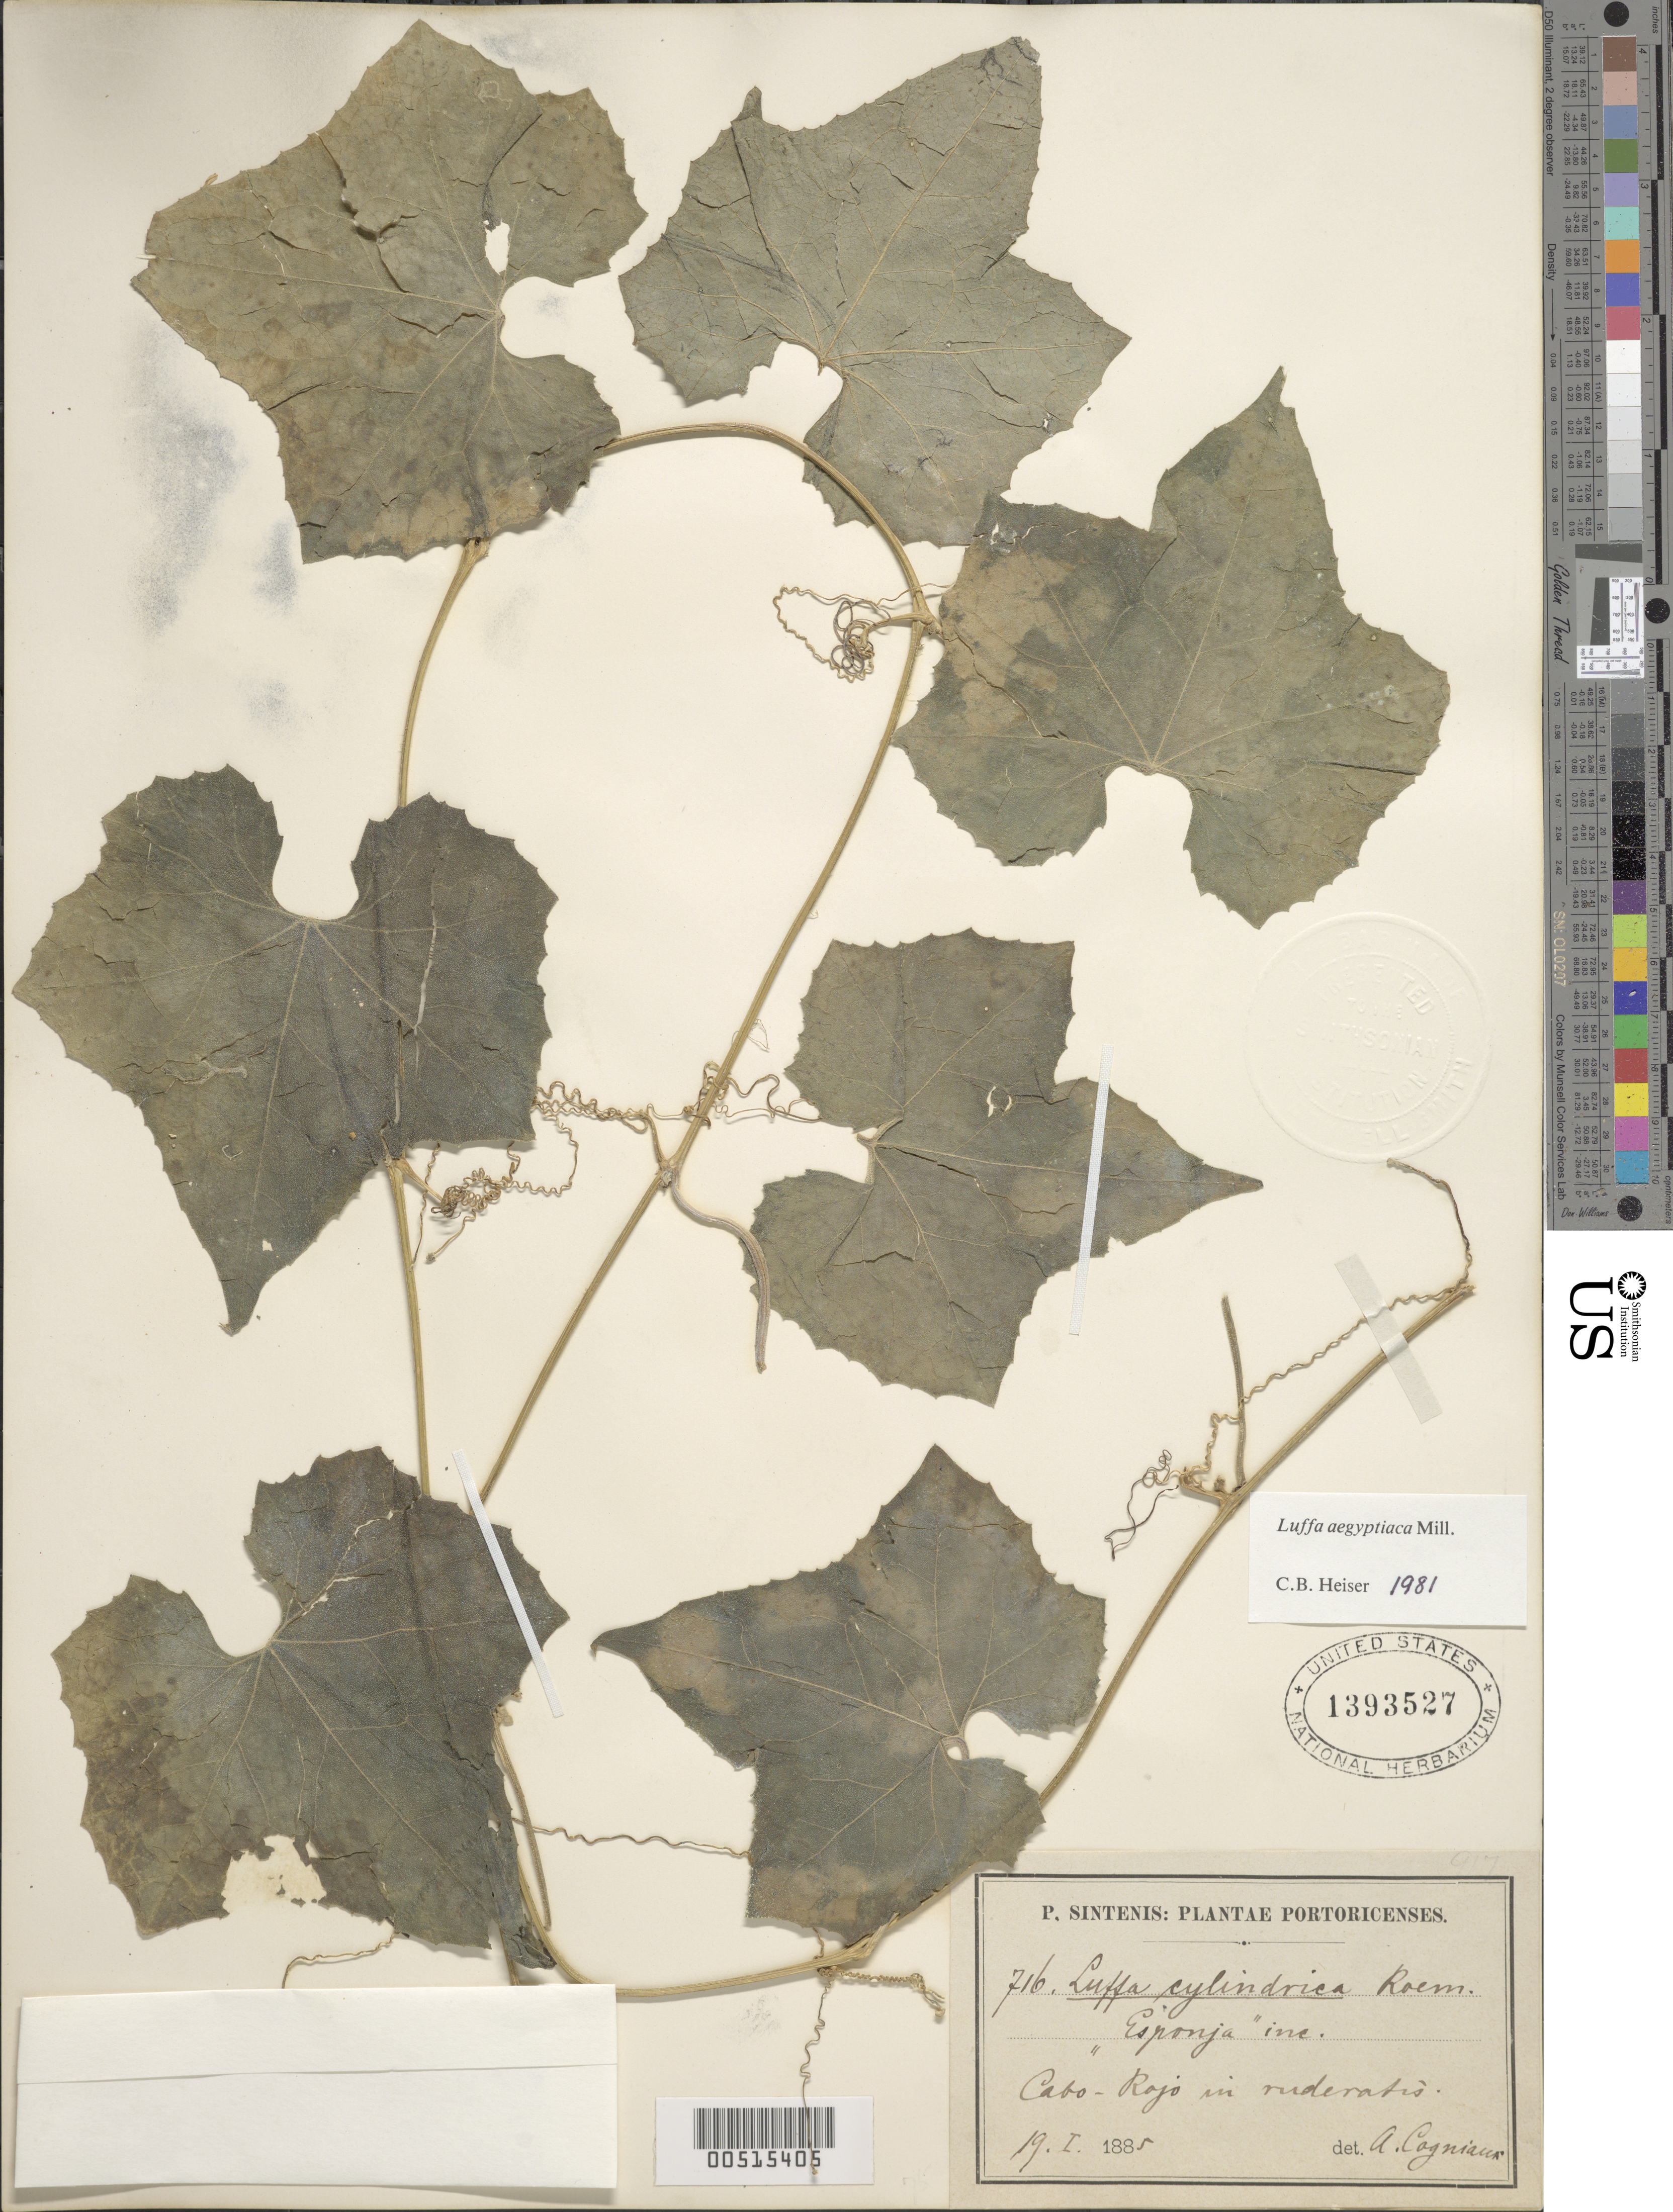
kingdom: Plantae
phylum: Tracheophyta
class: Magnoliopsida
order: Cucurbitales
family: Cucurbitaceae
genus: Luffa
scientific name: Luffa aegyptiaca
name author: Mill.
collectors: P. Sintenis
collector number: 716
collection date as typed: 19 Jan 1885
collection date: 1885-01-19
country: Puerto Rico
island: Greater Antilles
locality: Cabo Rojo. In ruderatis.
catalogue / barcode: US 1393527